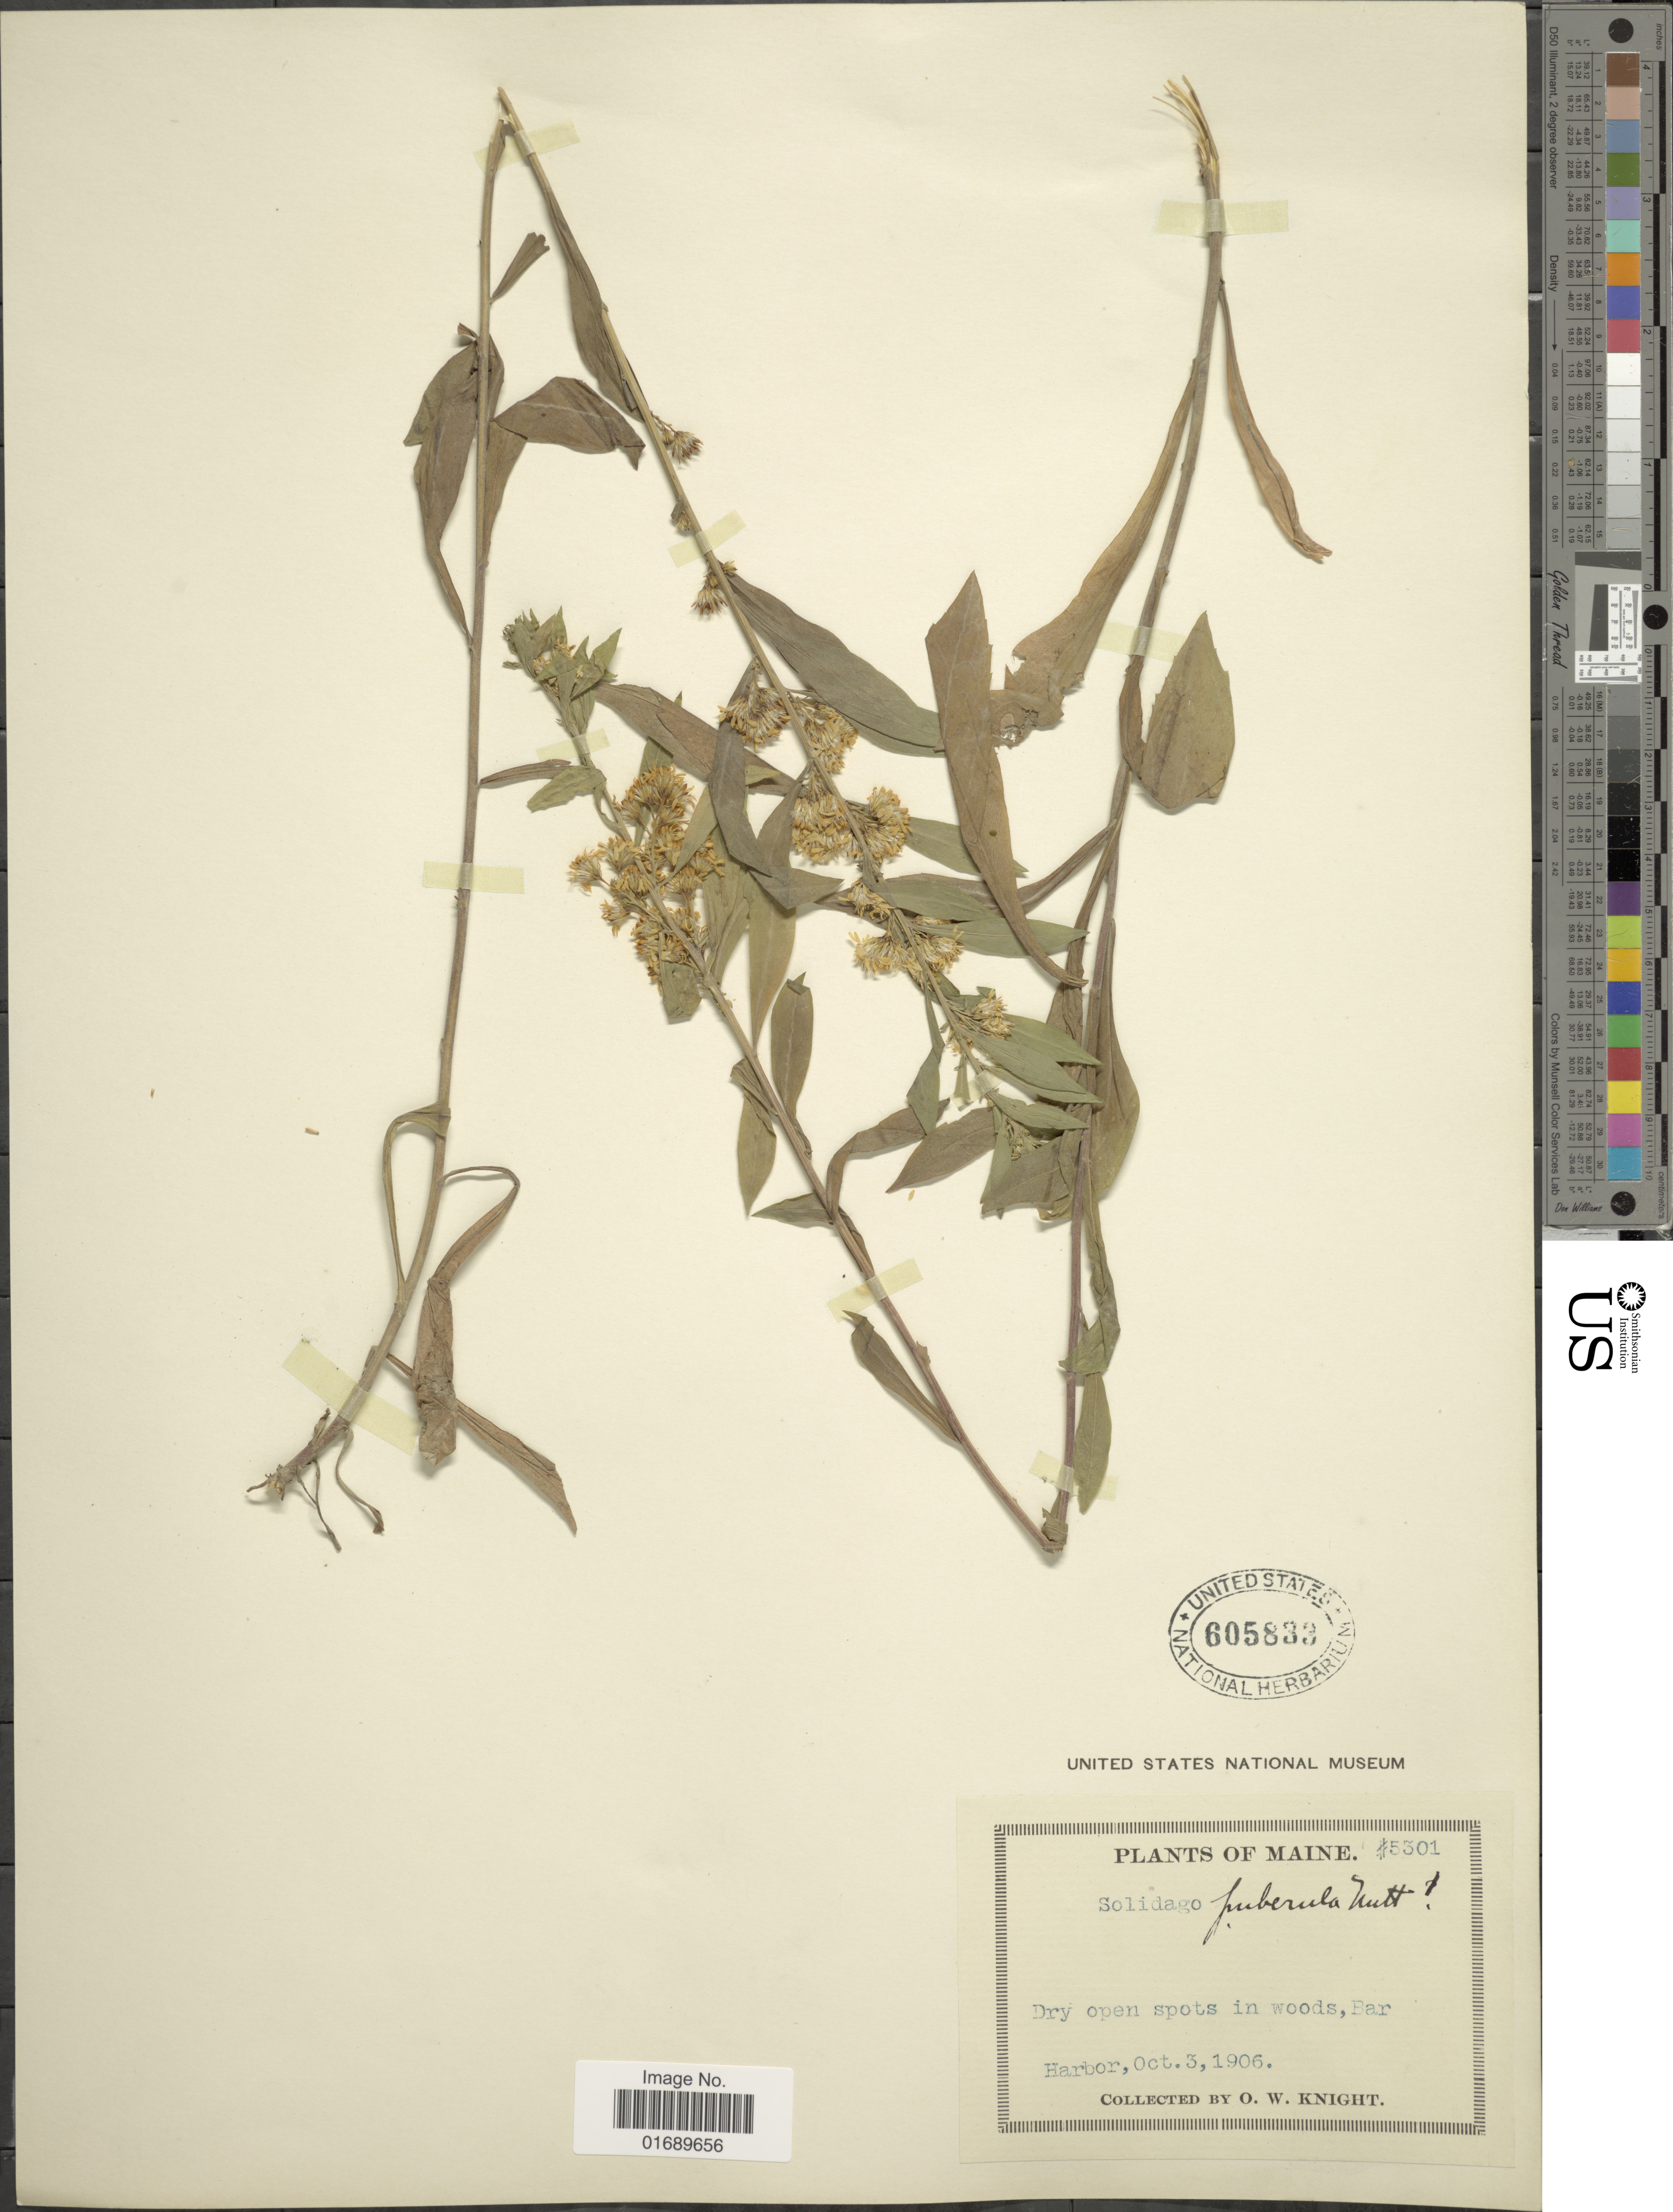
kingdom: Plantae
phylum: Tracheophyta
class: Magnoliopsida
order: Asterales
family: Asteraceae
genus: Solidago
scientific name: Solidago puberula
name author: Nutt.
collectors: O. Knight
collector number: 5301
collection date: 1906-10-03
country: United States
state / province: Maine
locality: Dry open spots in woods, Bar, Harbor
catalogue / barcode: US 605833